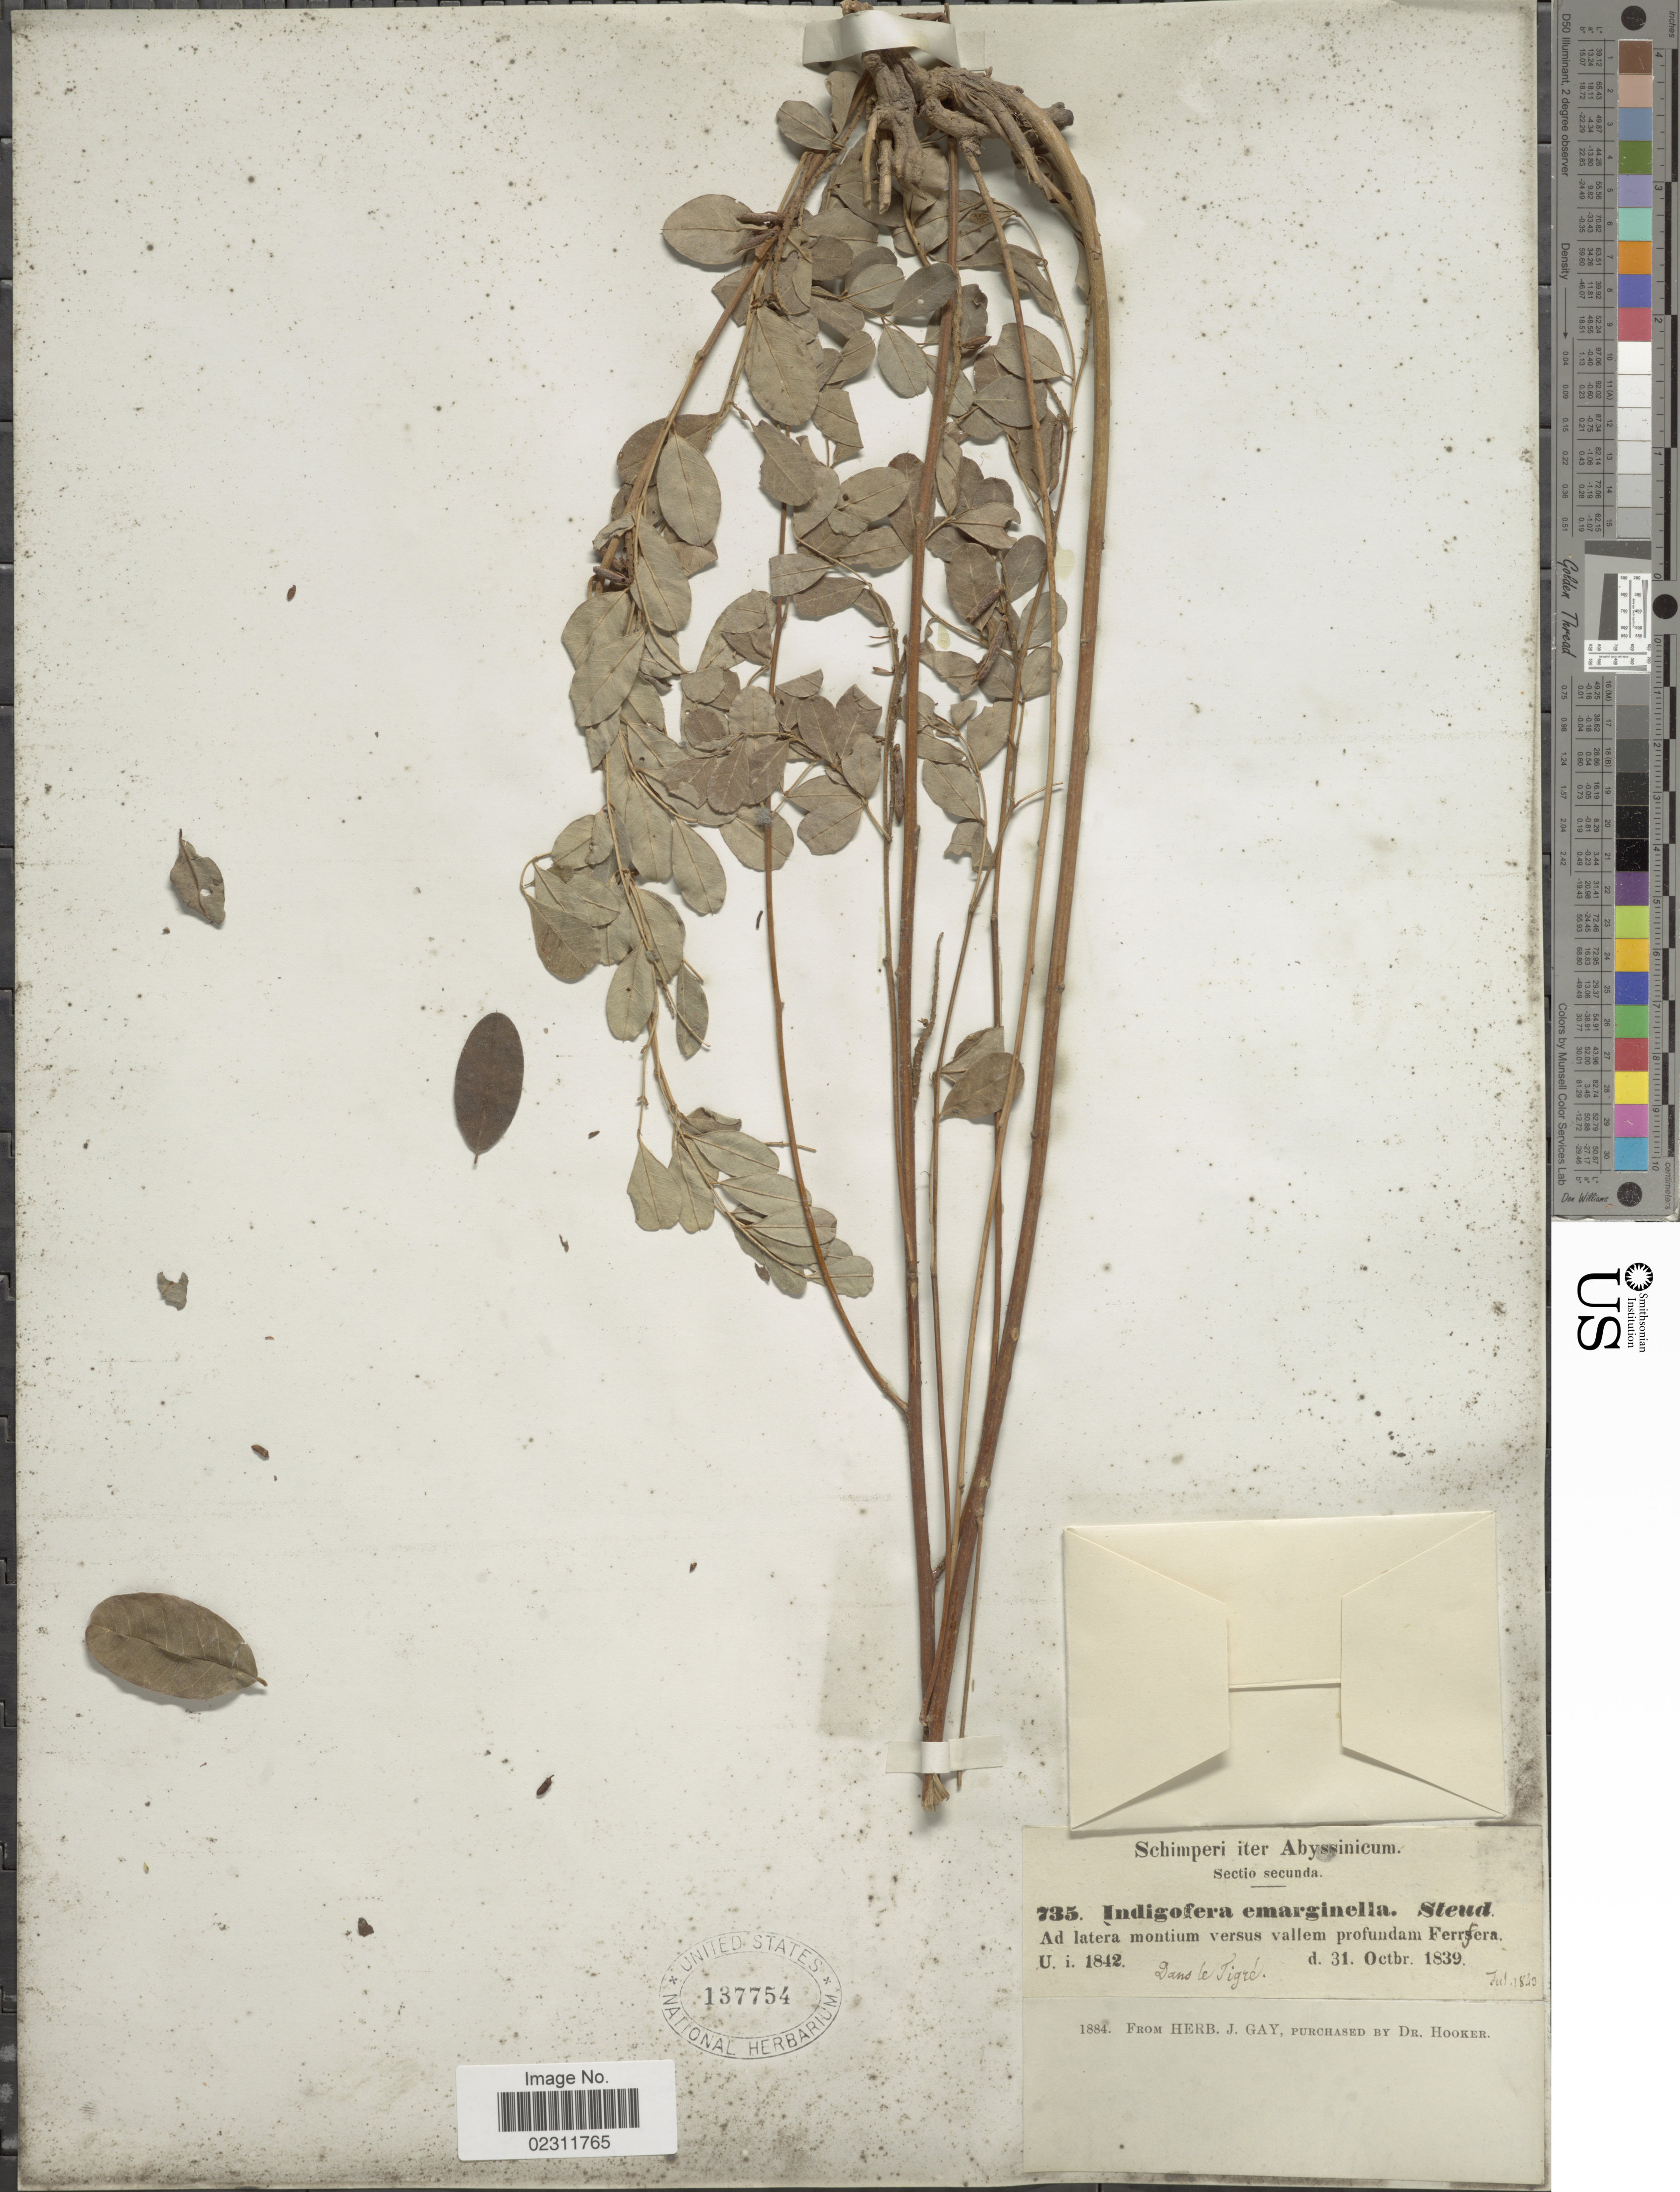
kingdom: Plantae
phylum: Tracheophyta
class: Magnoliopsida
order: Fabales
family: Fabaceae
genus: Indigofera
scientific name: Indigofera emarginella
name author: Steud. ex A. Rich.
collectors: -. Schimper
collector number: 735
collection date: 1839-10-31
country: Eritrea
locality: Abyssinicum, Ferrfera, dans le Tigre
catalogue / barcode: US 137754